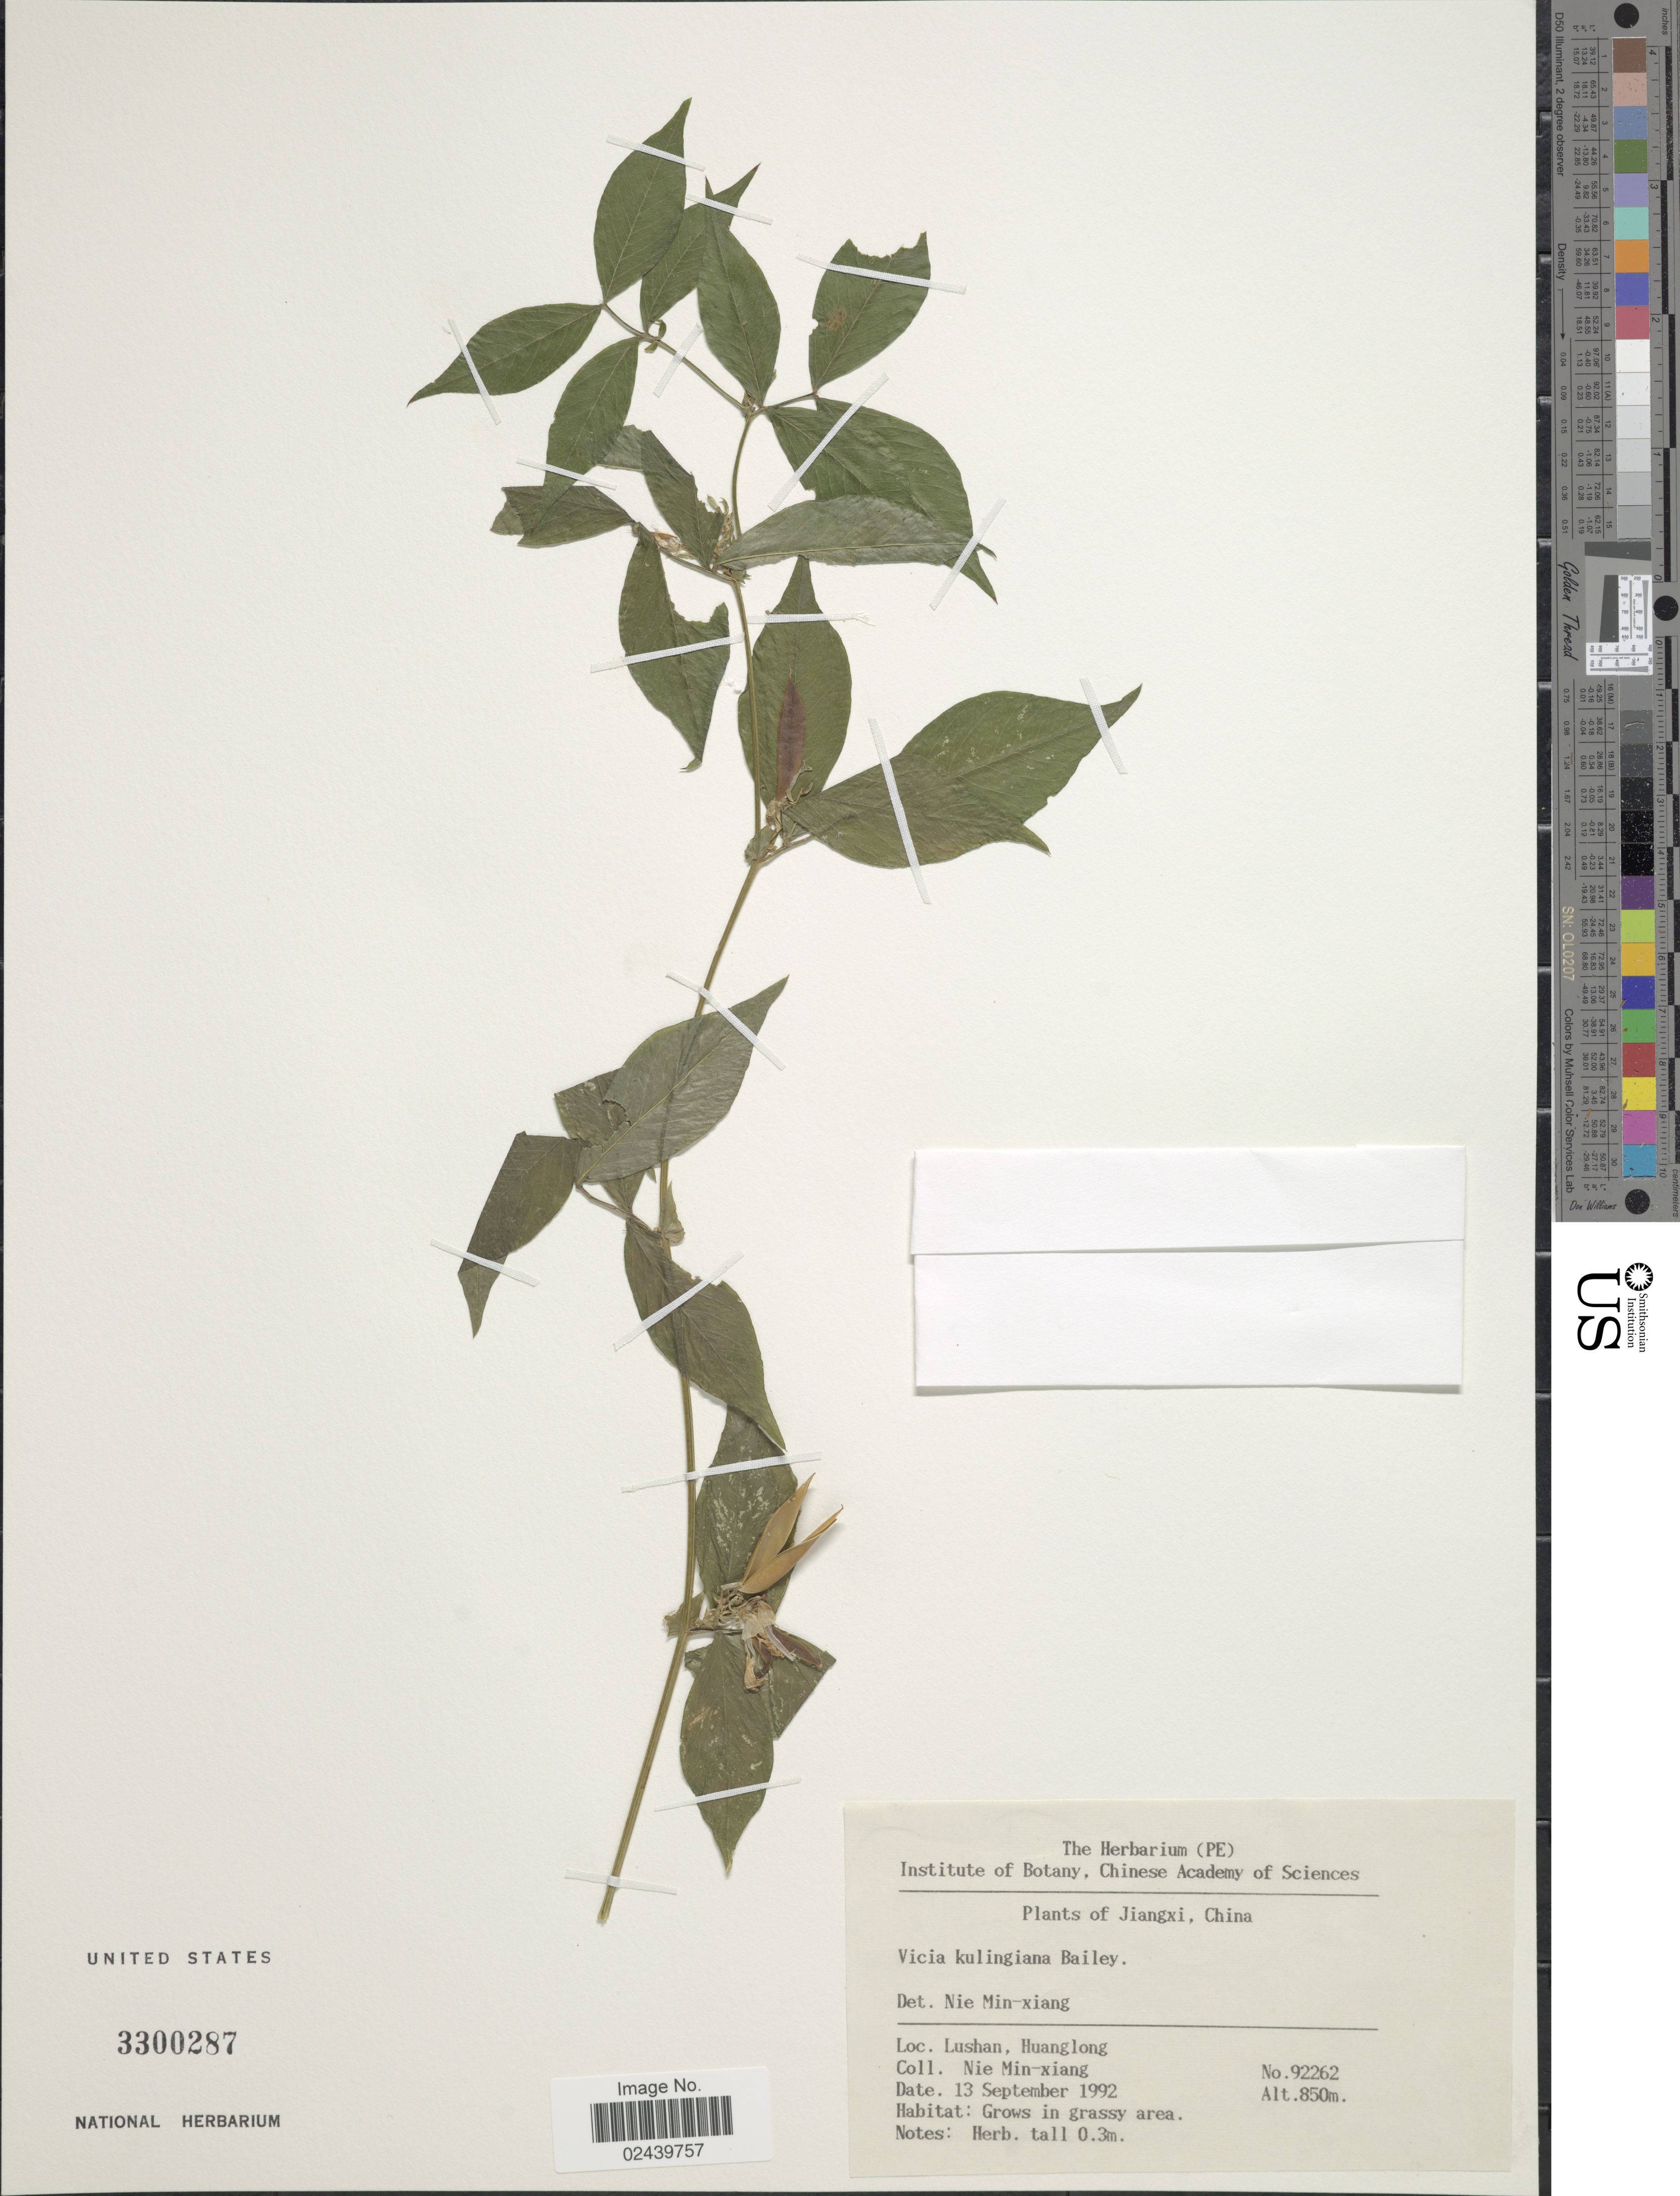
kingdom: Plantae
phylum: Tracheophyta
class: Magnoliopsida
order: Fabales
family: Fabaceae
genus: Vicia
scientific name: Vicia kulingana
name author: L.H. Bailey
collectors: M. Nie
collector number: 92262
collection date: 1992-09-13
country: China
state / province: Jiangxi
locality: Lushan, Huanglong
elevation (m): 850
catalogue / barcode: US 3300287